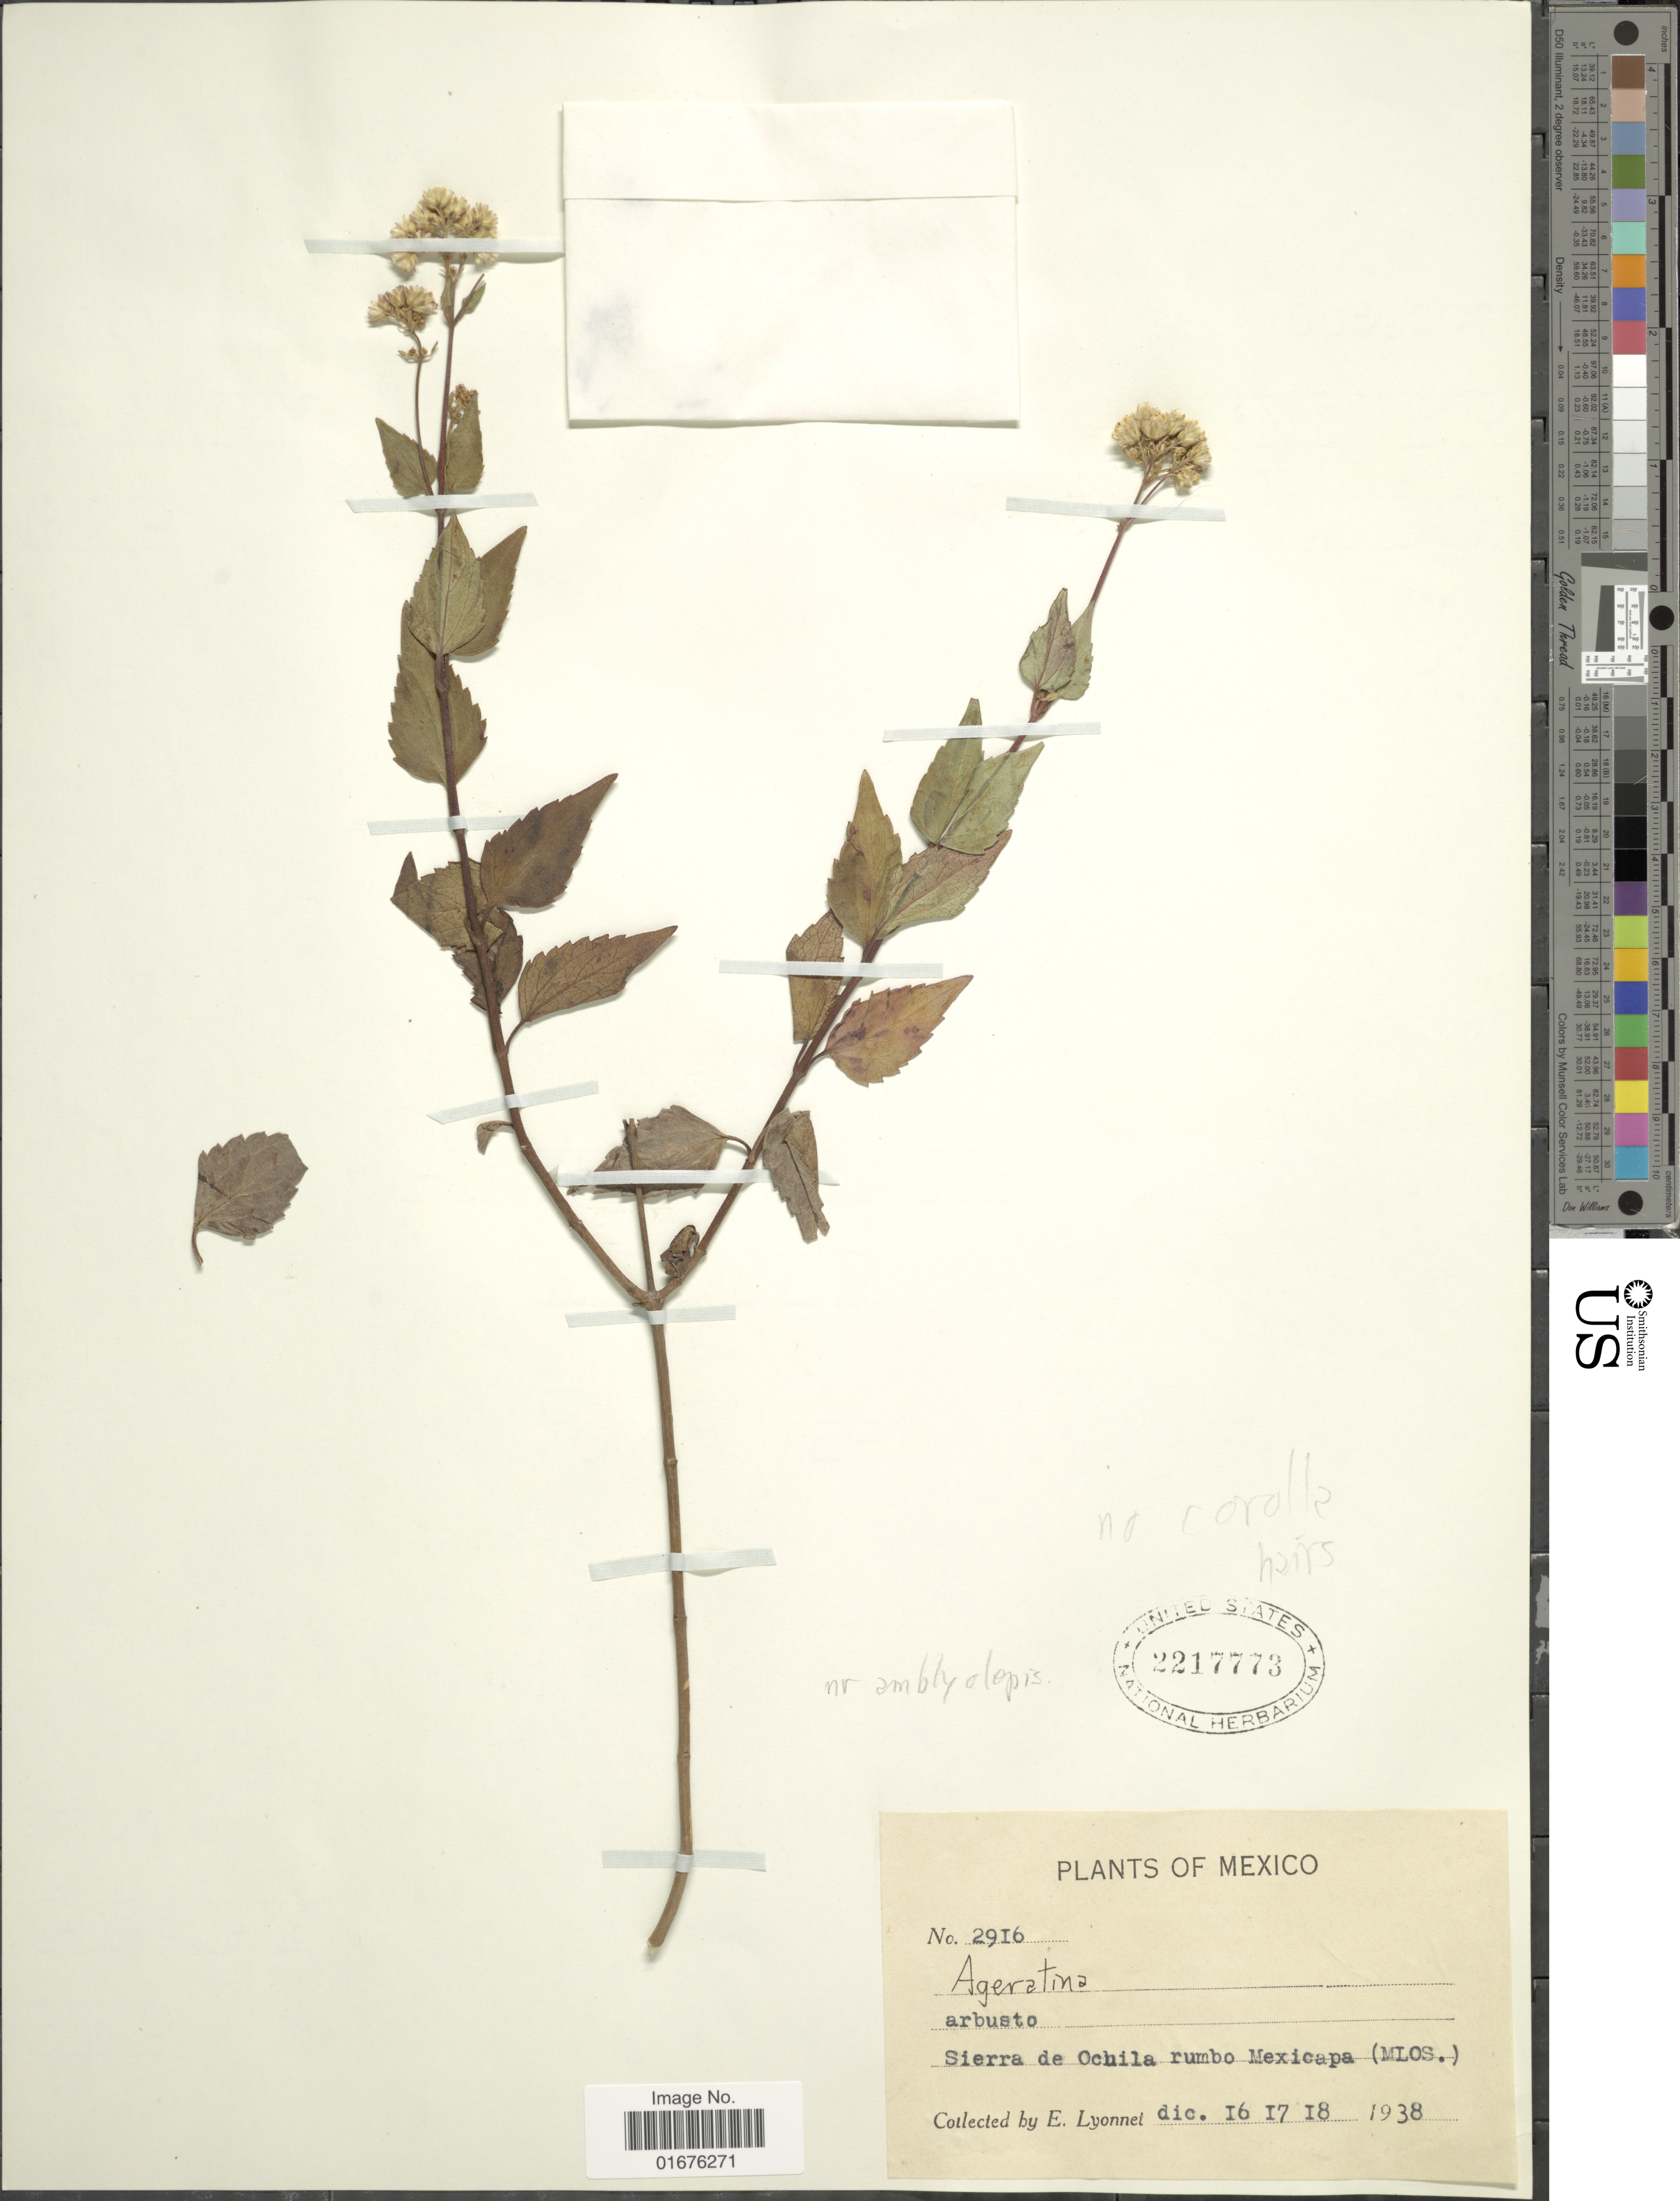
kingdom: Plantae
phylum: Tracheophyta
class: Magnoliopsida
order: Asterales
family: Asteraceae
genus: Ageratina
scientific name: Ageratina oligocephala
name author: (DC.) R.M. King & H. Rob.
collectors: E. Lyonnet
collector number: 2916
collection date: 1938-12-16/1938-12-18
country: Mexico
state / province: Morelos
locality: Sierra de Ochila rumbo Mexicapa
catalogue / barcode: US 2217773